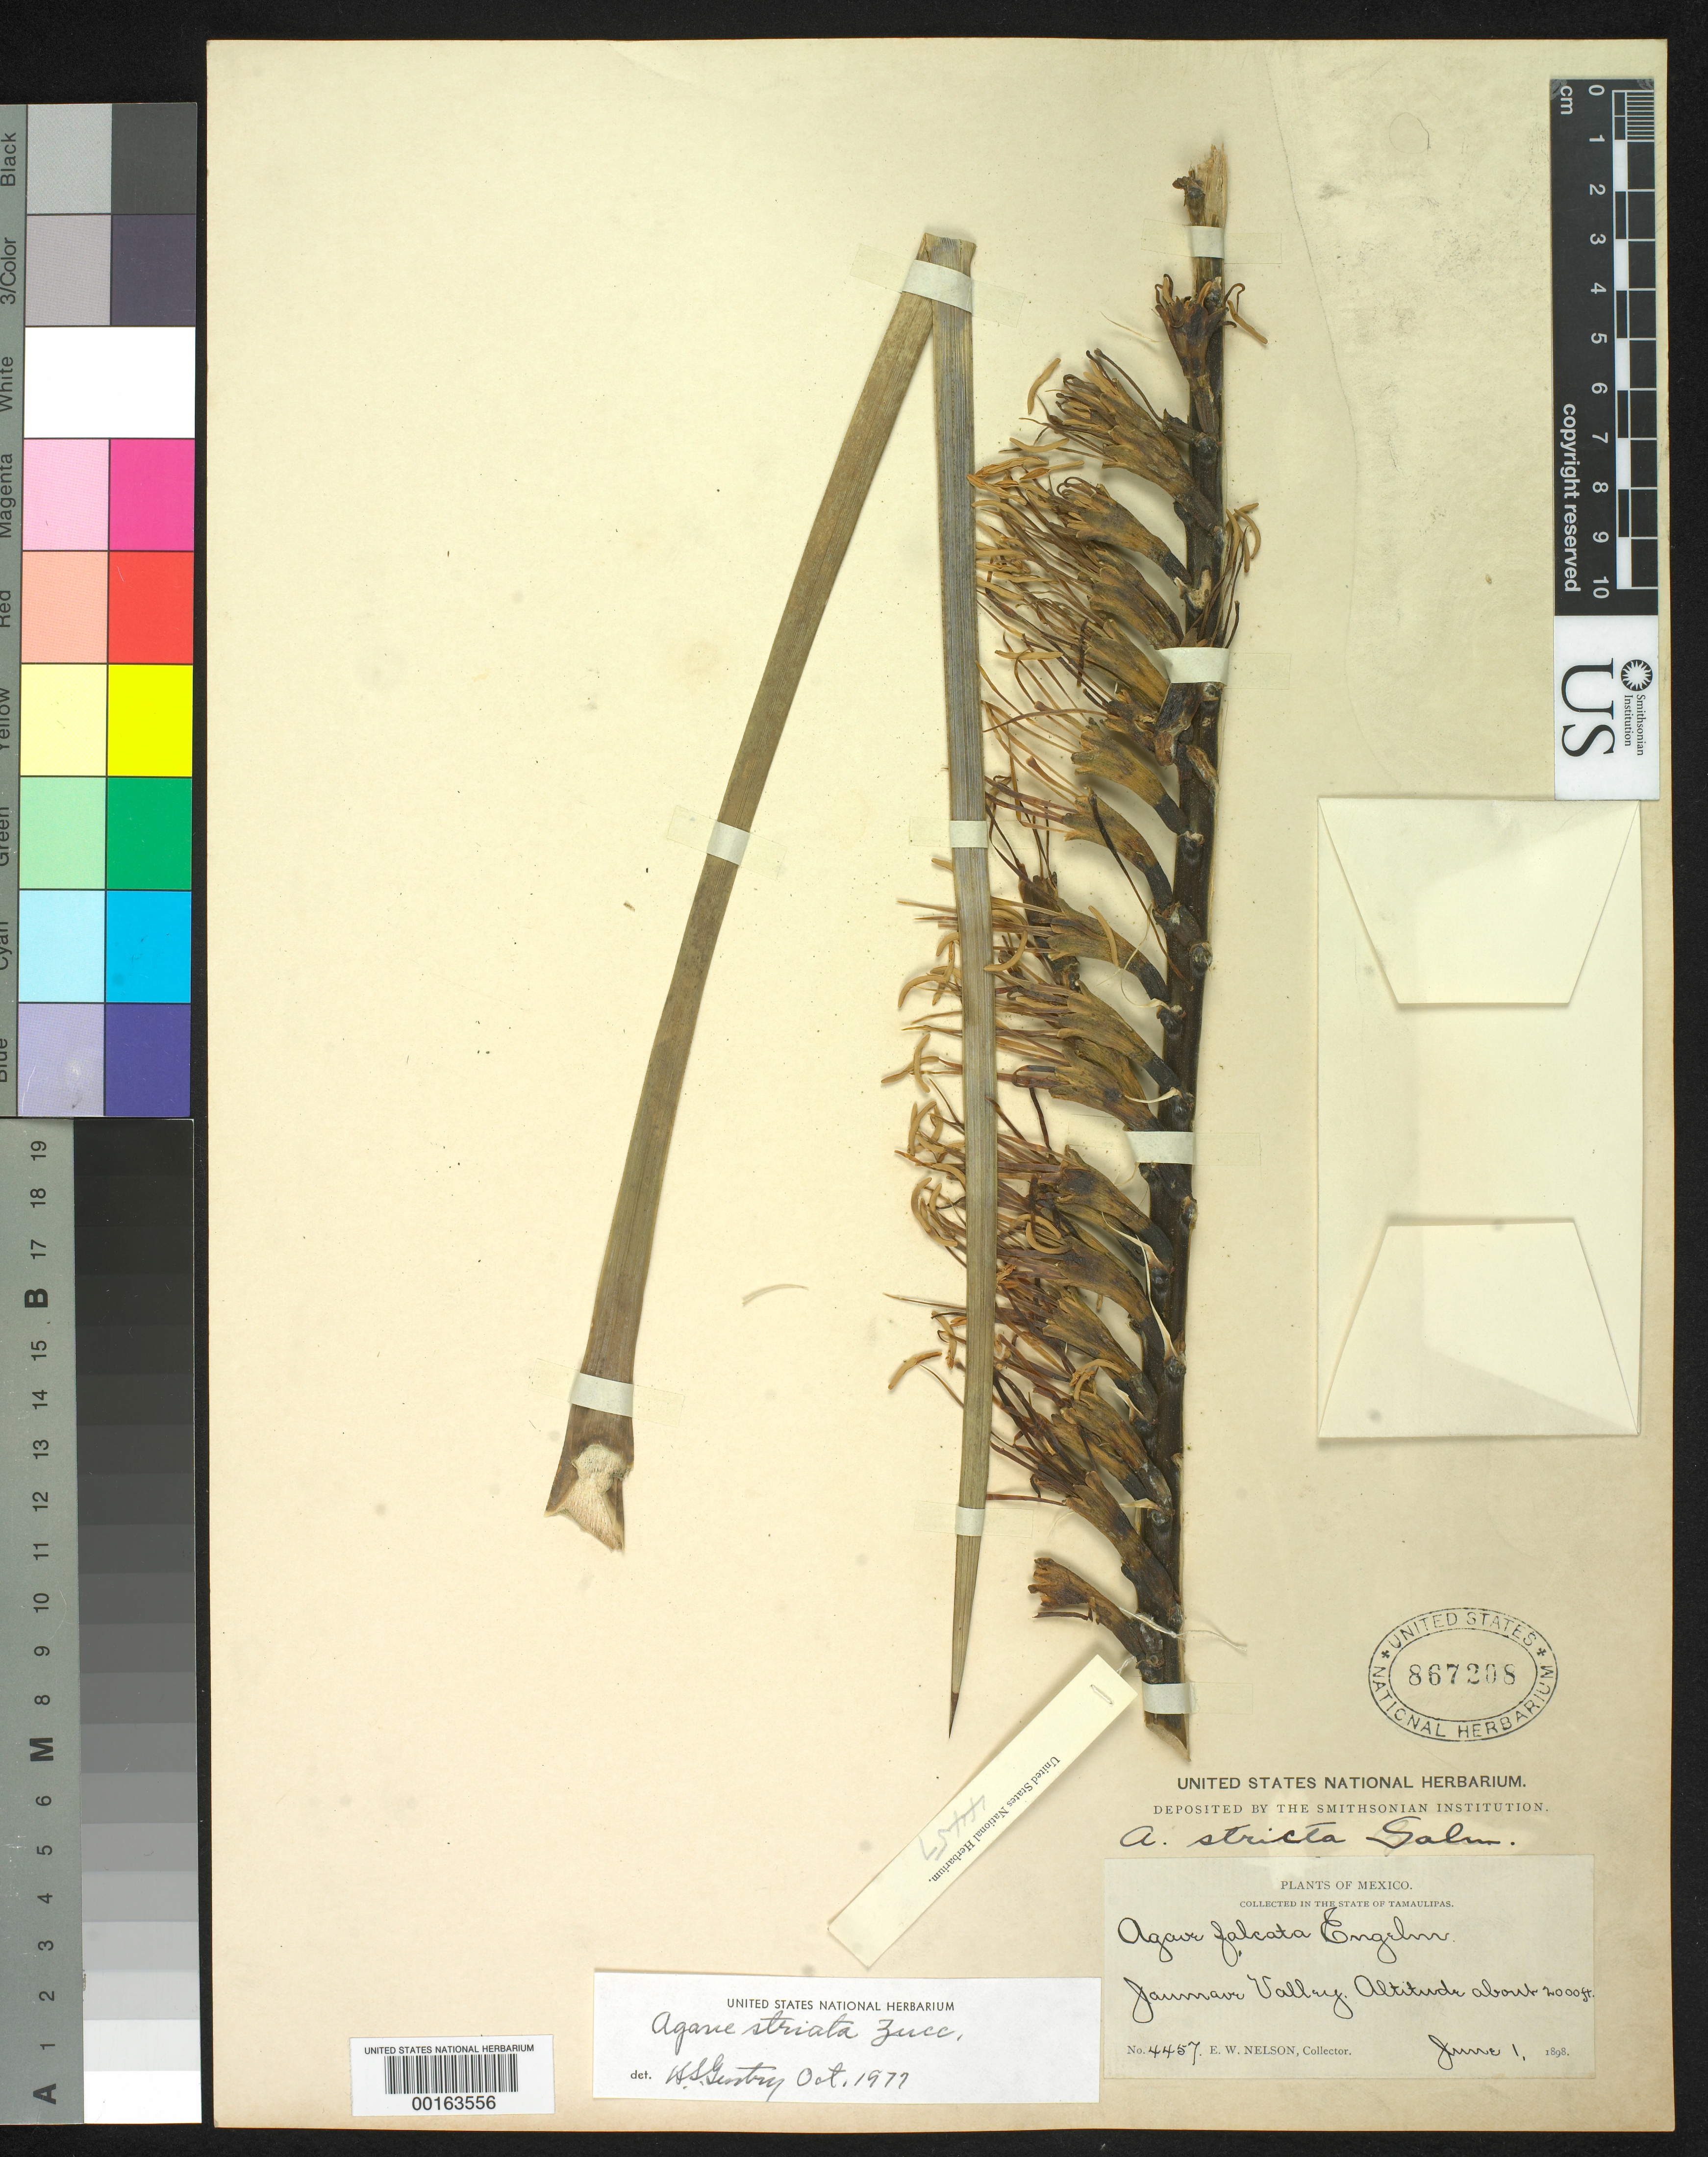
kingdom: Plantae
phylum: Tracheophyta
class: Liliopsida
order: Asparagales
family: Asparagaceae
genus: Agave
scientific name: Agave striata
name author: Zucc.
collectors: E. W. Nelson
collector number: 4457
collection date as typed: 01 Jun 1898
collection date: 1898-06-01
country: Mexico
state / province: Tamaulipas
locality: Janmave valley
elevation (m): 610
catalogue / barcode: US 867208